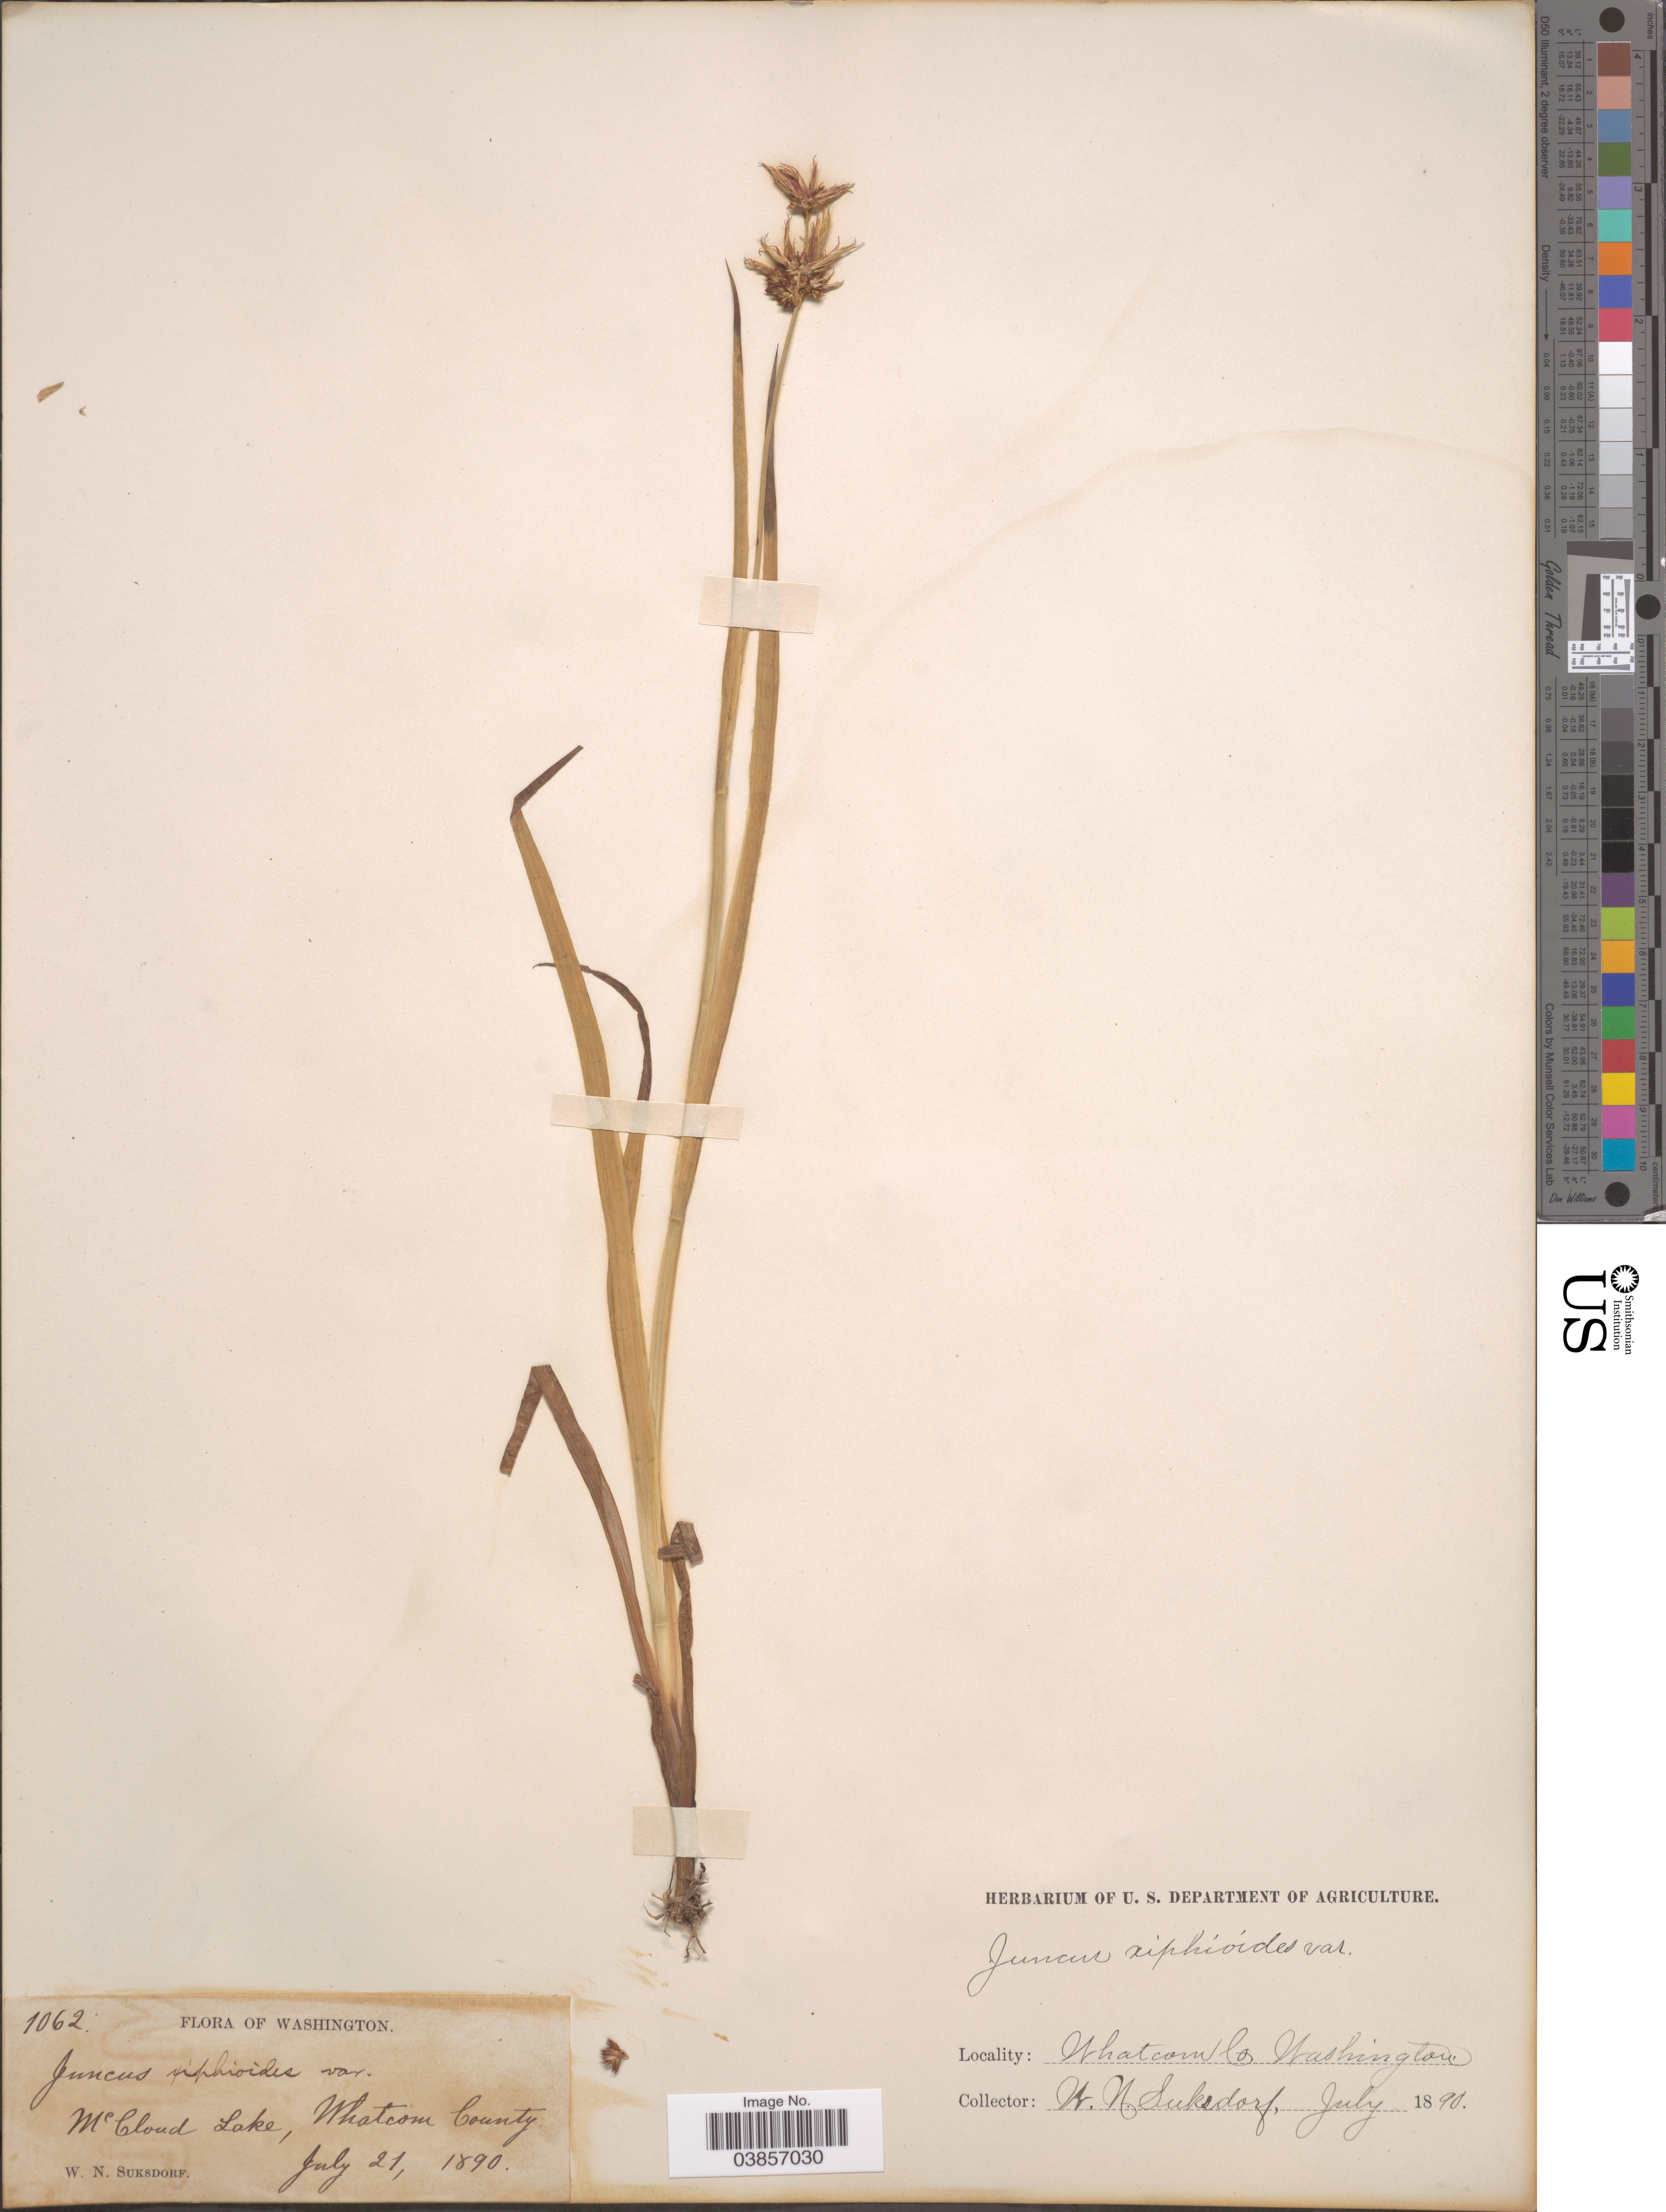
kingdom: Plantae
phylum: Tracheophyta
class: Liliopsida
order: Poales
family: Juncaceae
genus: Juncus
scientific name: Juncus saximontanus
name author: A. Nelson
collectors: W. N. Suksdorf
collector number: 1062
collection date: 1890-07-21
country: United States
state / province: Washington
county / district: Whatcom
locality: McCloud Lake, Whatcom County.